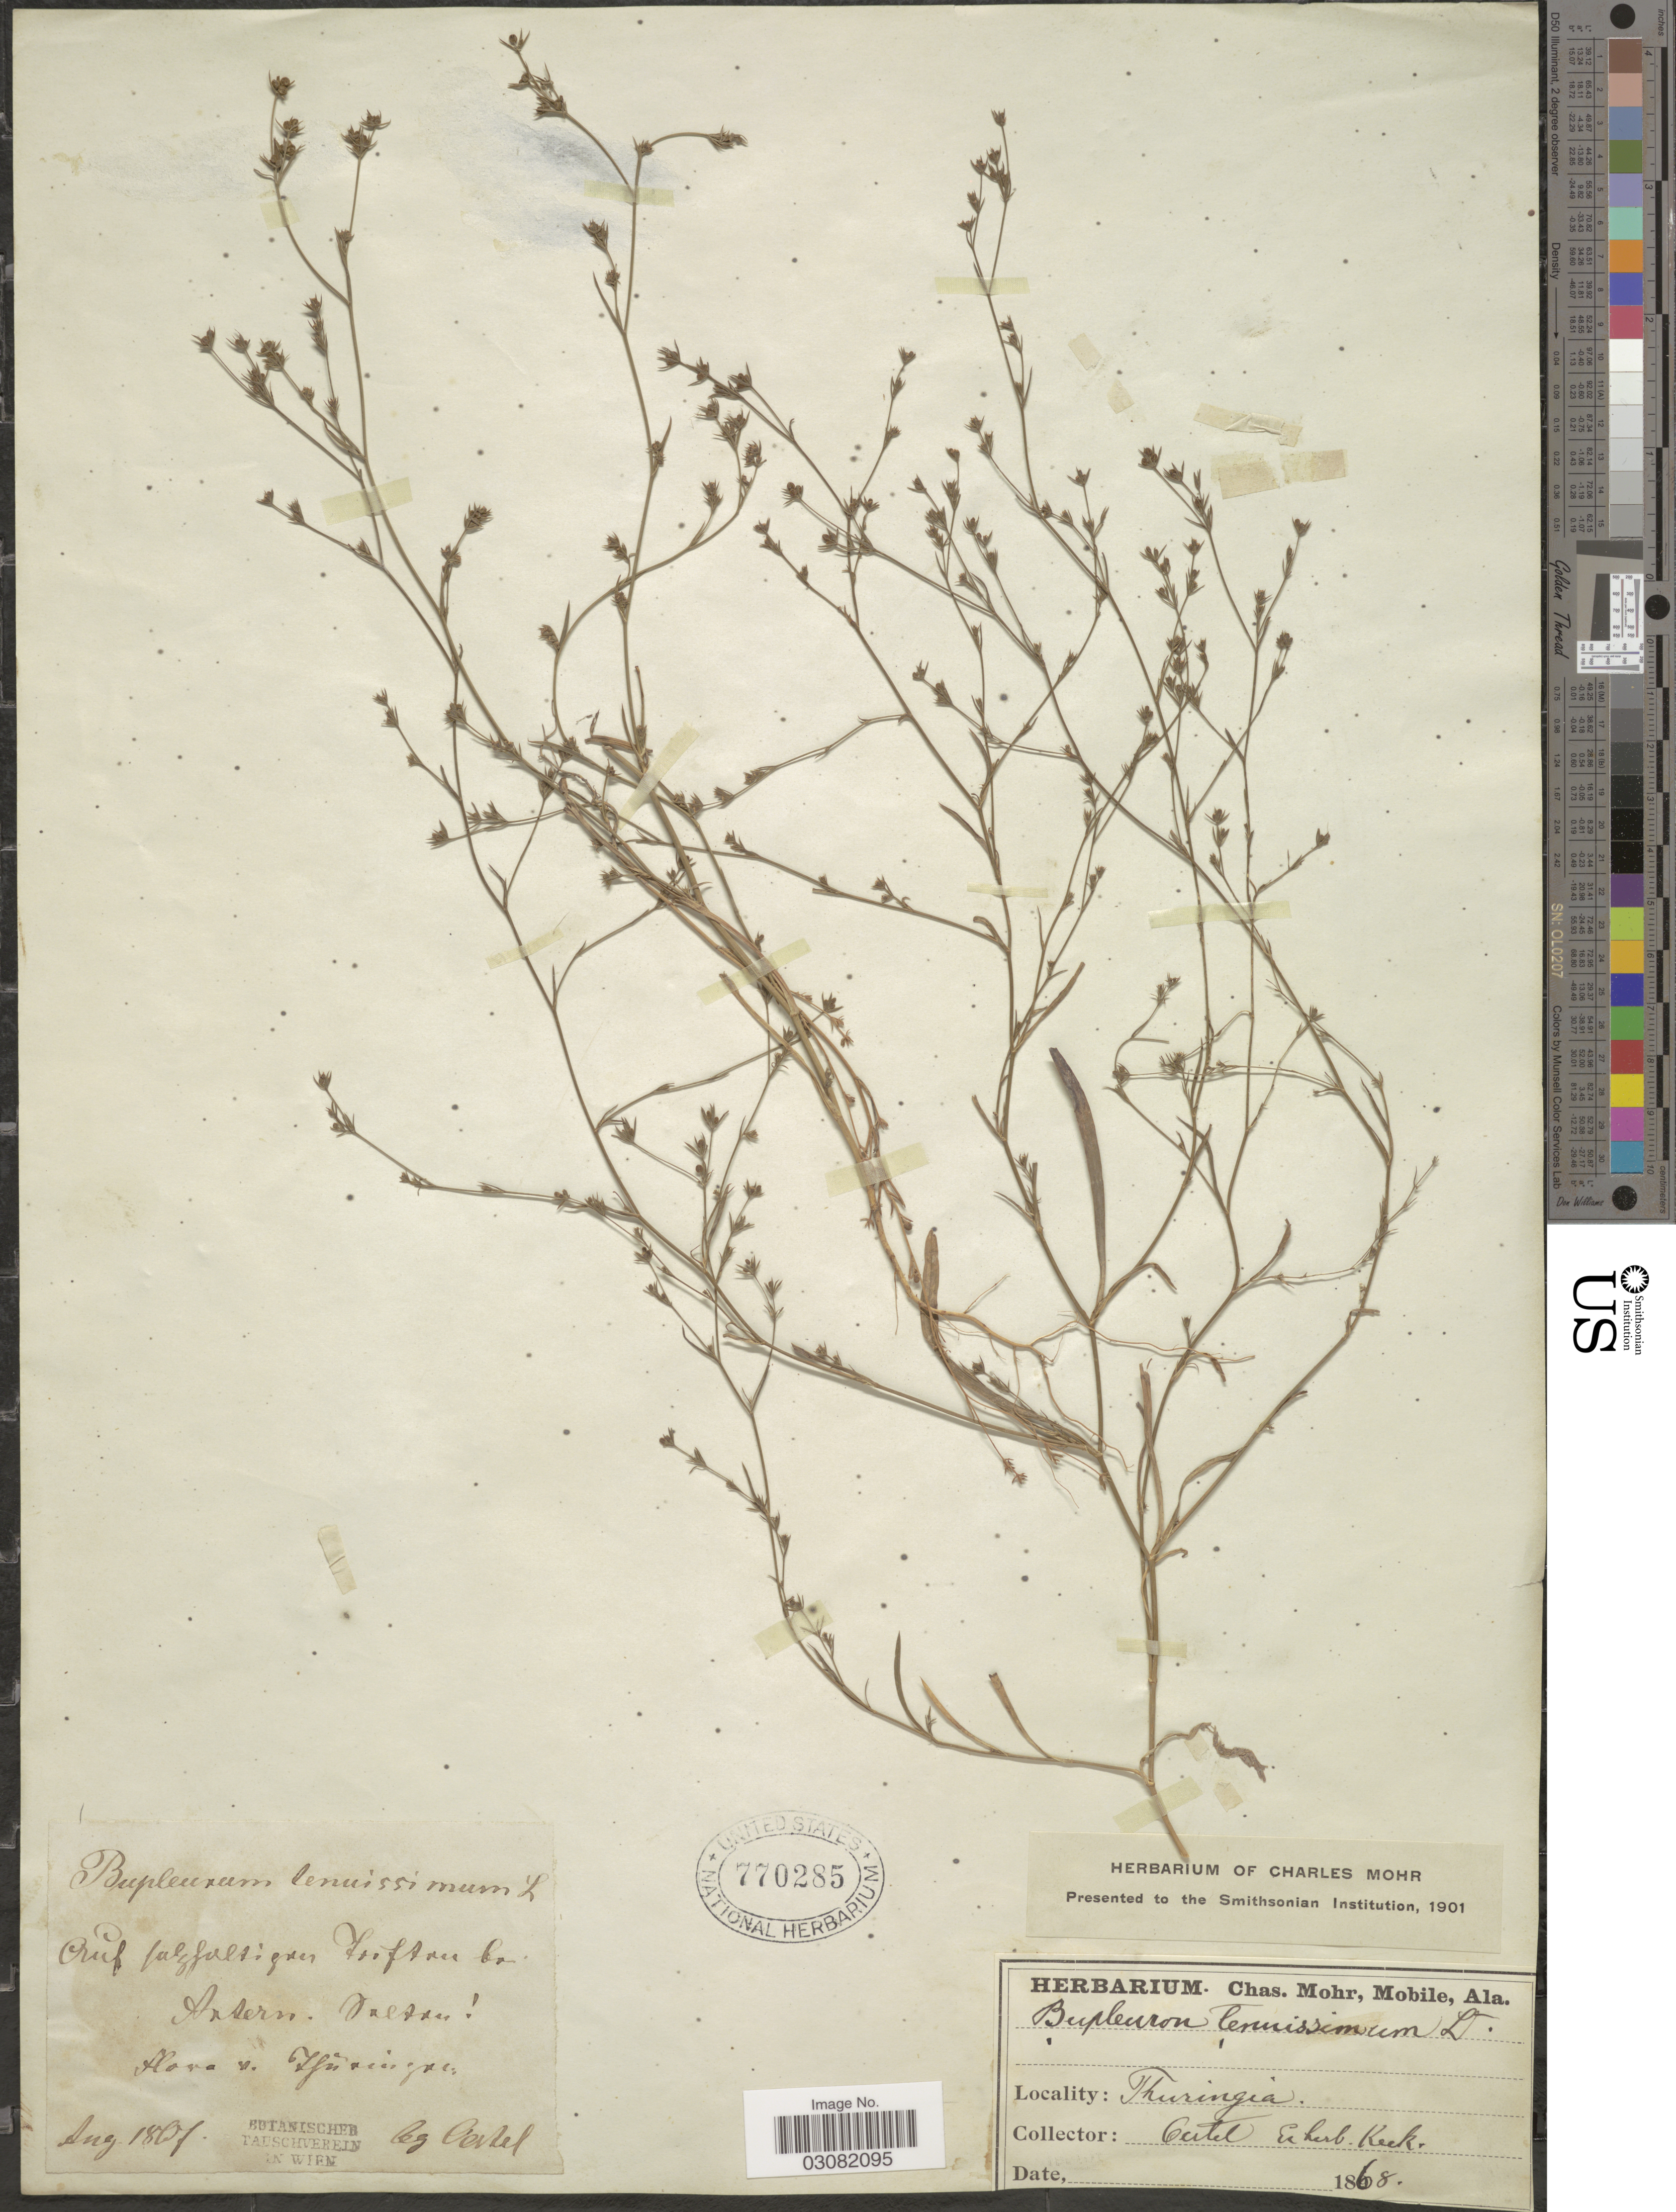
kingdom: Plantae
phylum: Tracheophyta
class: Magnoliopsida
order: Apiales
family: Apiaceae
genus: Bupleurum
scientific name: Bupleurum tenuissimum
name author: L.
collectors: Oertel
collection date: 1868-08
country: Germany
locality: Thuringia.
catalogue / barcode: US 770285